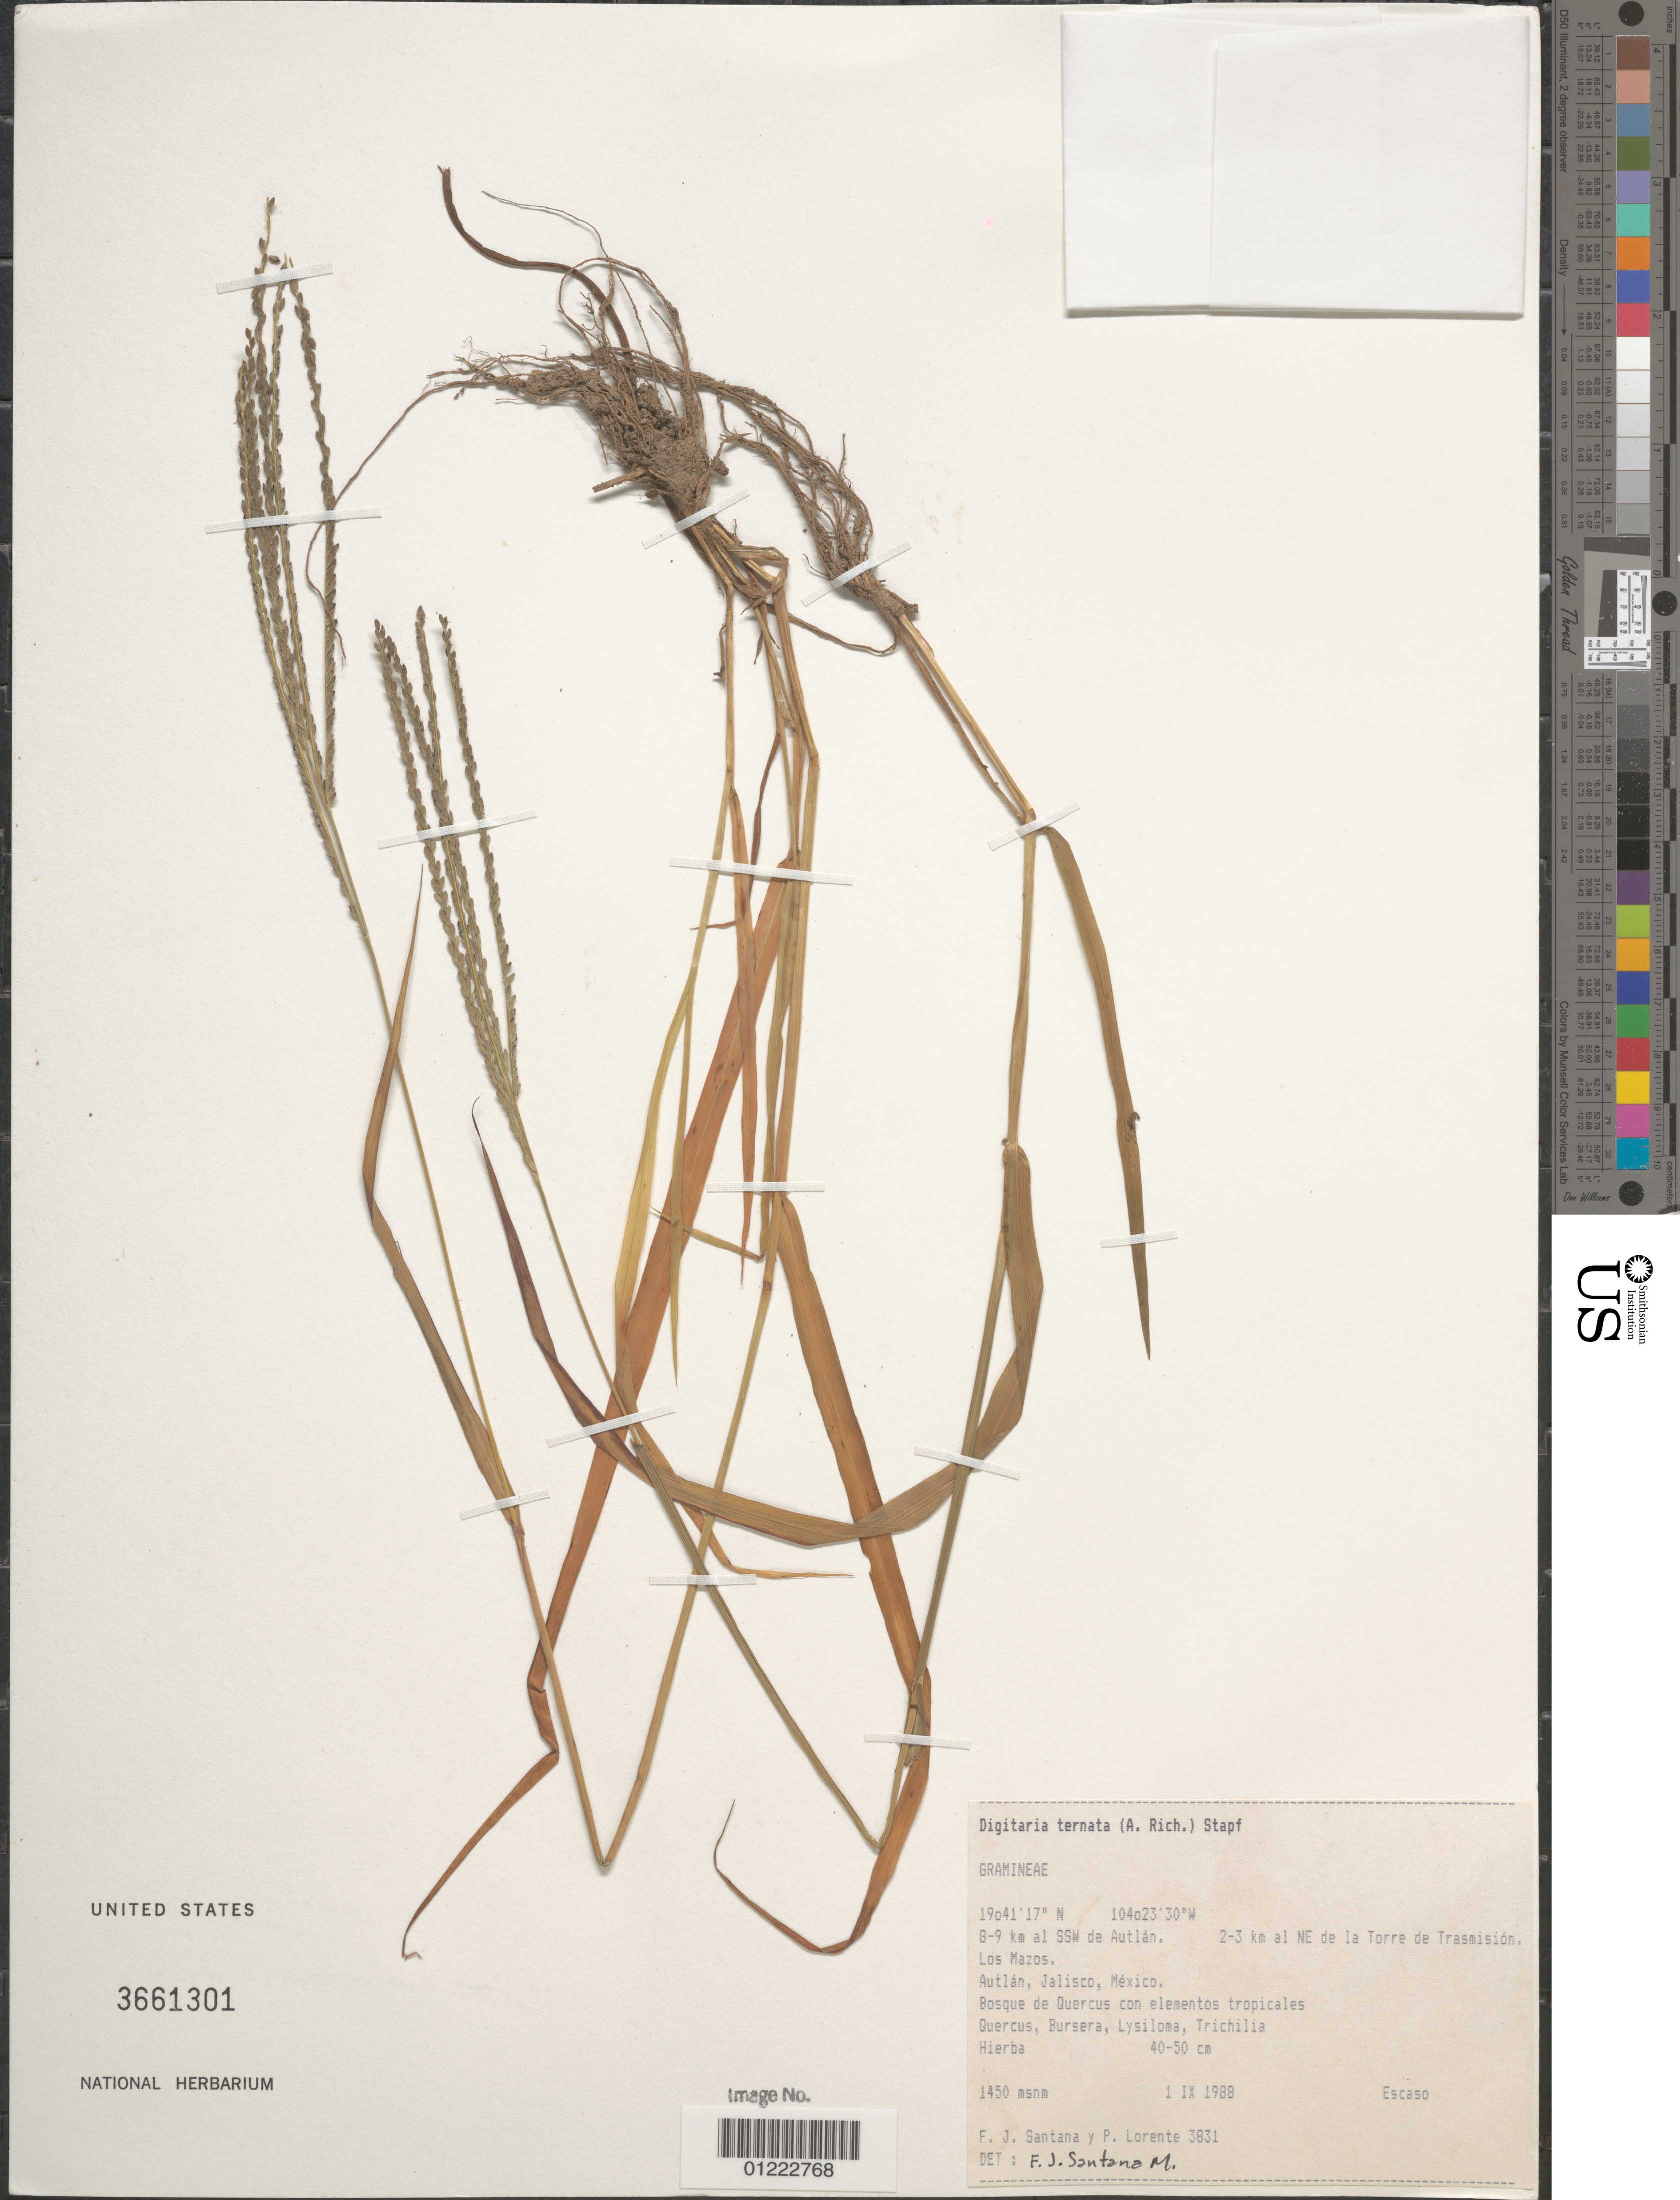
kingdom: Plantae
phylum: Tracheophyta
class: Liliopsida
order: Poales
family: Poaceae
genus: Digitaria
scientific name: Digitaria ternata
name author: (Hochr. ex A. Rich.) Stapf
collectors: F. J. Santana M. & P. Lorente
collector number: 3831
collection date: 1988-09-01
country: Mexico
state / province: Jalisco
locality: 8-9 km al SS8 de Autlán. 2-3 ki al NE de la Torre de Trasmisión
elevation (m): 1450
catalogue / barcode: US 3661301